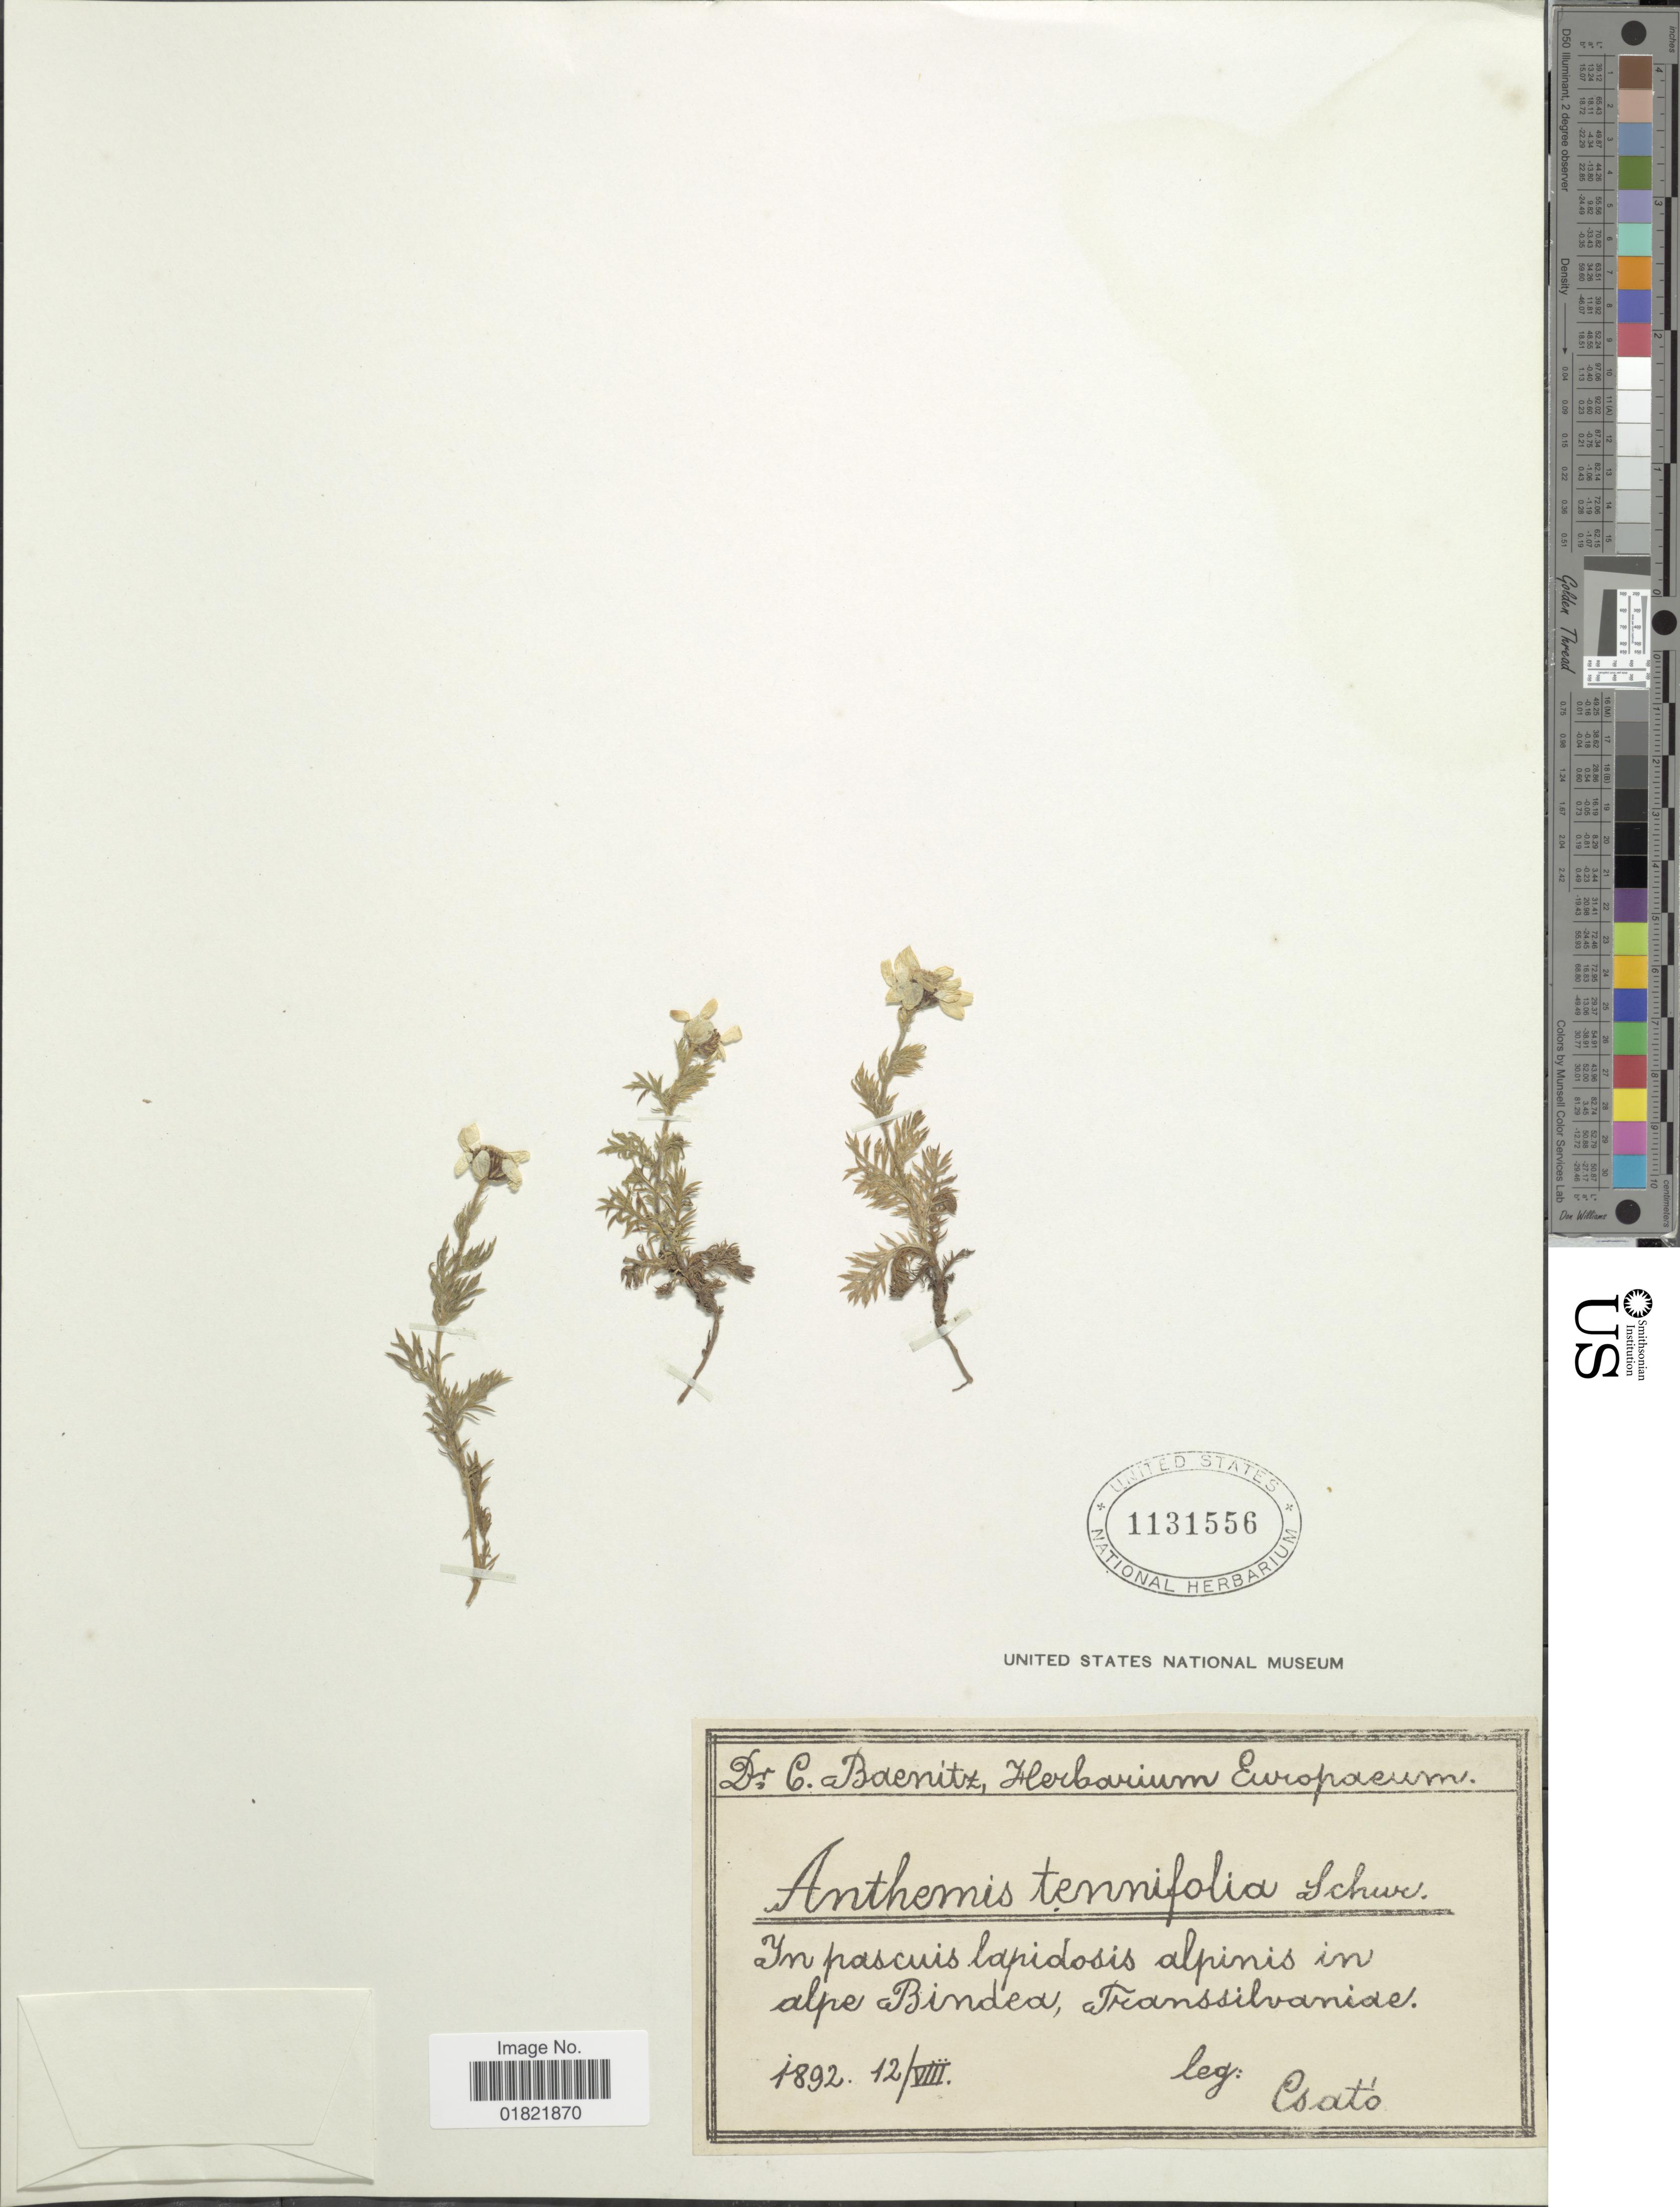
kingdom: Plantae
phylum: Tracheophyta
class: Magnoliopsida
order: Asterales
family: Asteraceae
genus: Anthemis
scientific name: Anthemis tenuifolia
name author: Schur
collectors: Csató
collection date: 1892-08-12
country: Romania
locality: In pascuis lapidosis alpinis in alpe Bindea, Transsilvaniae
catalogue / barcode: US 1131556